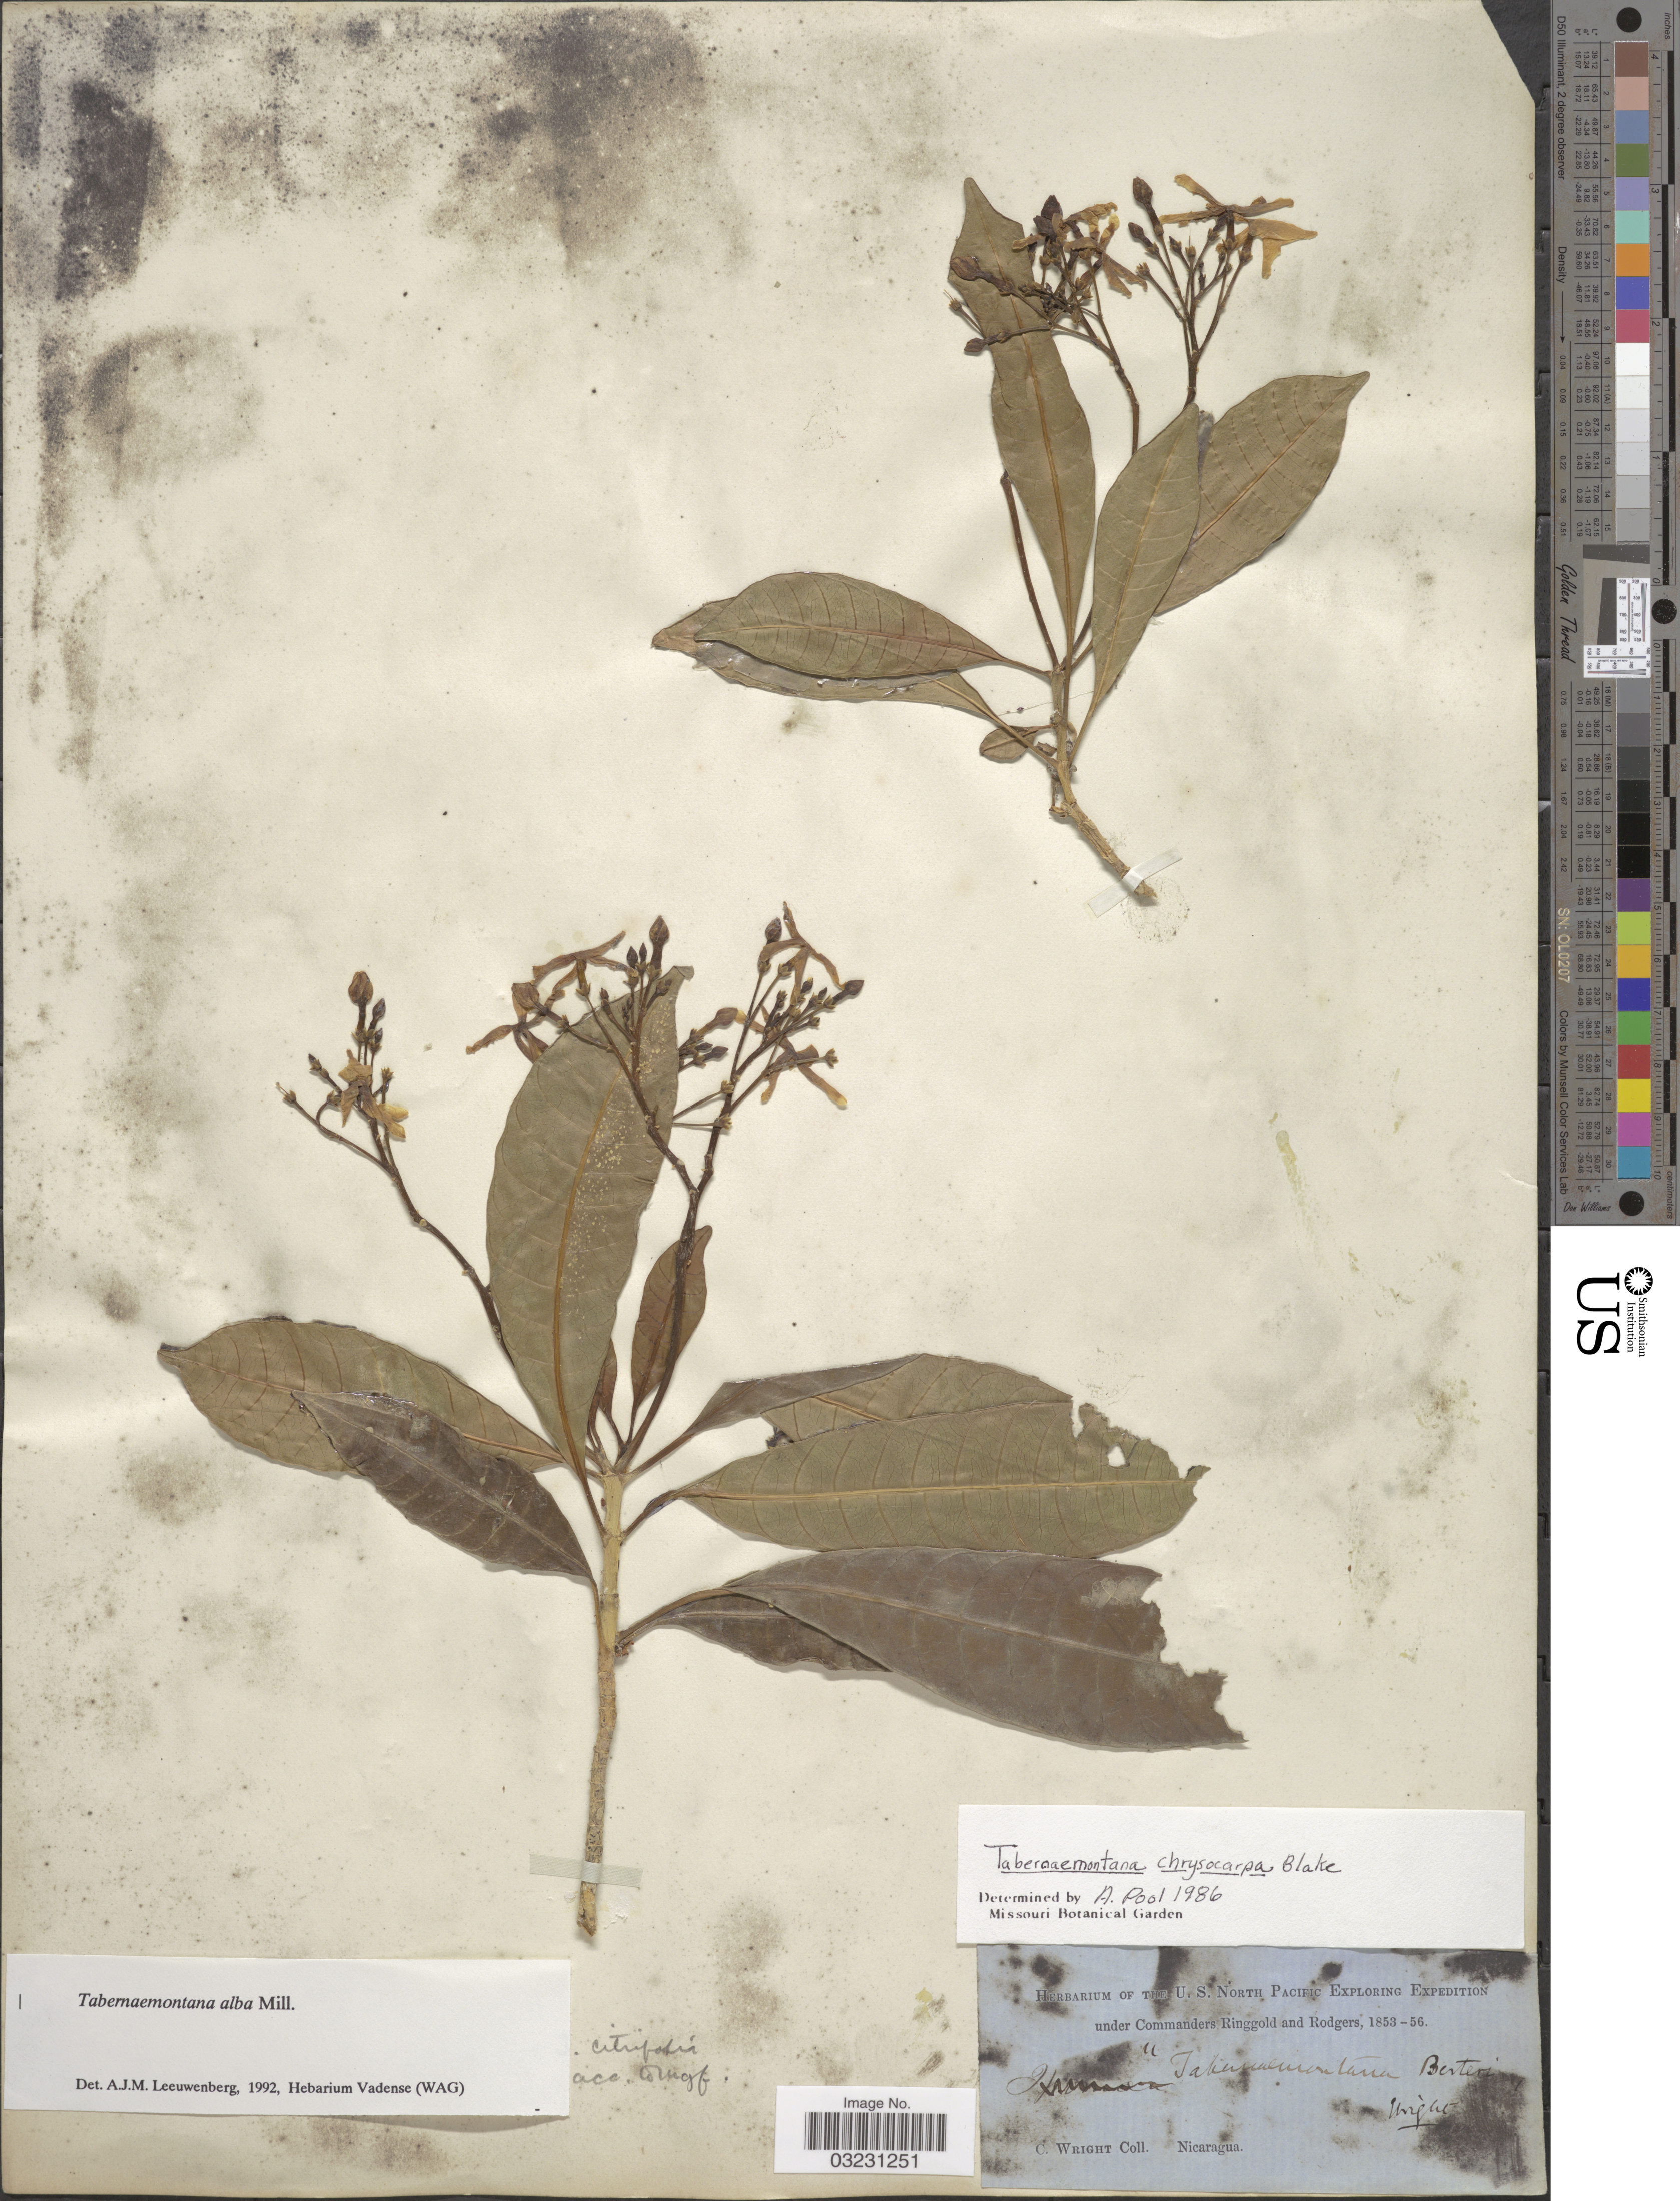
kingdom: Plantae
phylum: Tracheophyta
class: Magnoliopsida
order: Gentianales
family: Apocynaceae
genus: Tabernaemontana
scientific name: Tabernaemontana alba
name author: Mill.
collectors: C. Wright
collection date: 1853/1856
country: Nicaragua